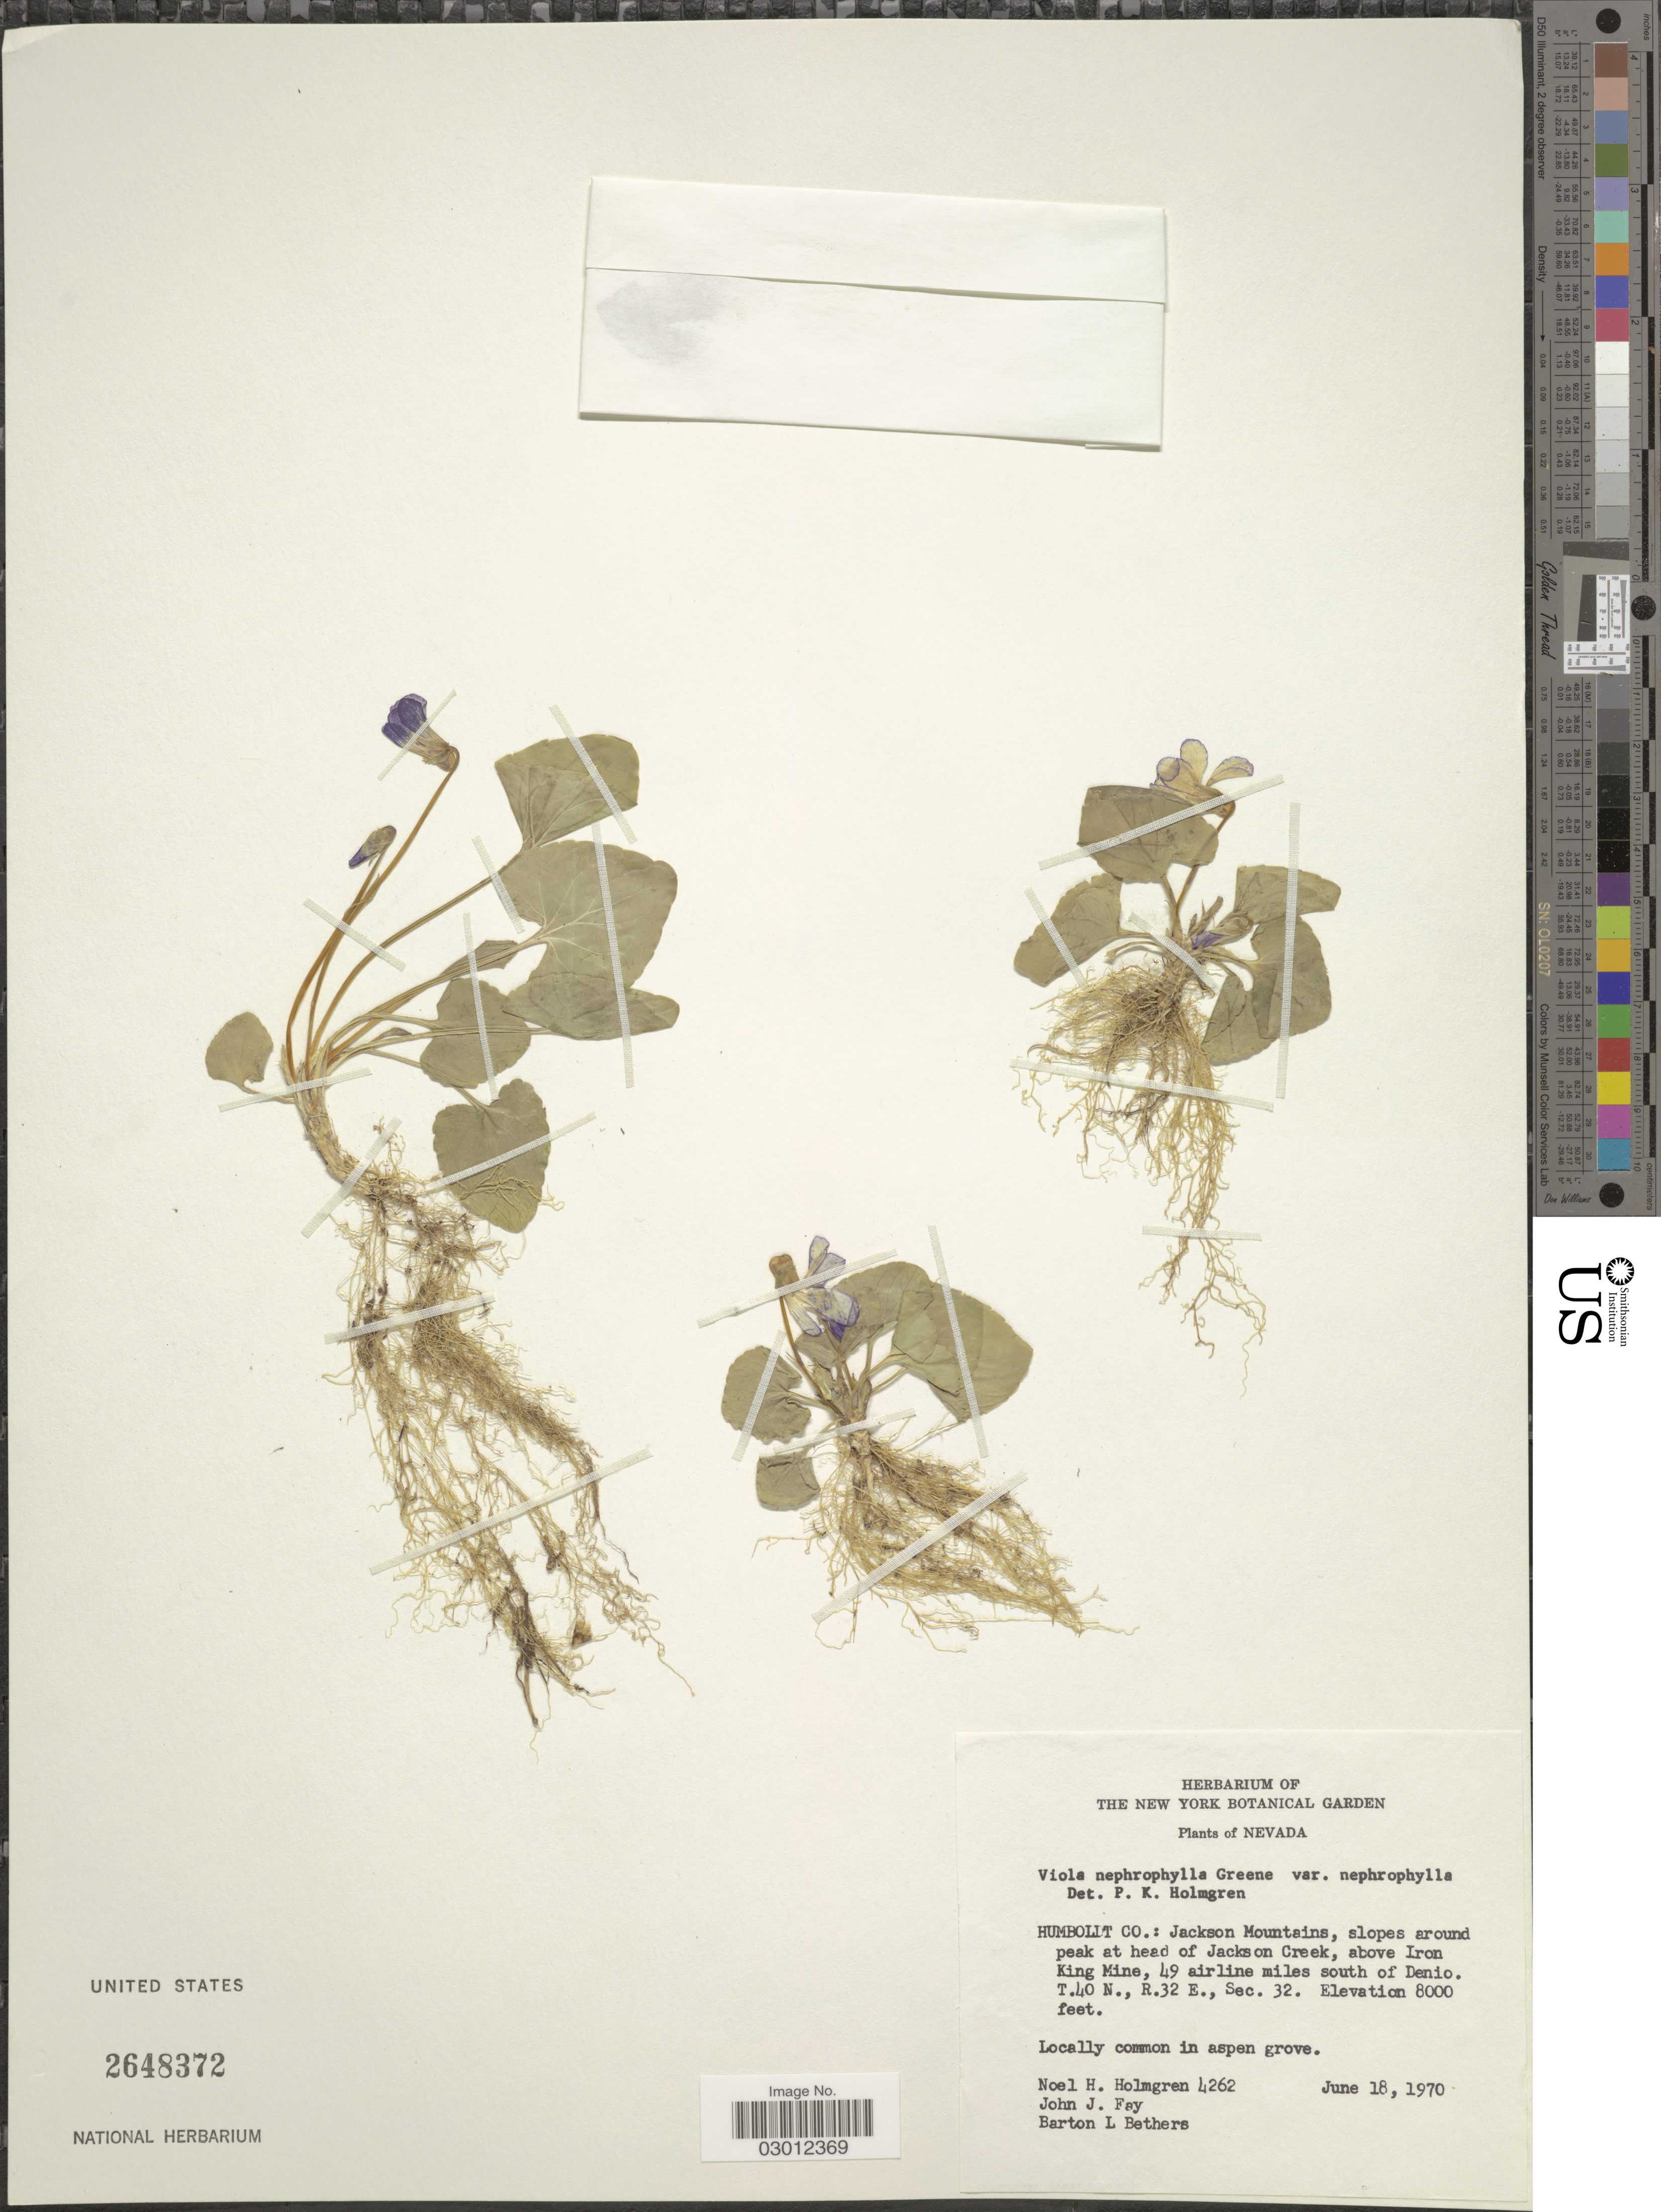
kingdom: Plantae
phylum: Tracheophyta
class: Magnoliopsida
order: Malpighiales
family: Violaceae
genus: Viola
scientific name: Viola nephrophylla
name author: Greene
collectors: N. H. Holmgren, J. Fay & B. Bethers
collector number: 4262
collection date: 1970-06-18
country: United States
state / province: Nevada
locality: Humboldt Co.: Jackson Mountains, slopes around peak at head of Jackon Creek, above Iron King Mine, 49 airline miles south of Denio. T.40 N., R.32 E., Sec. 32.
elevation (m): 2438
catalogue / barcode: US 2648372